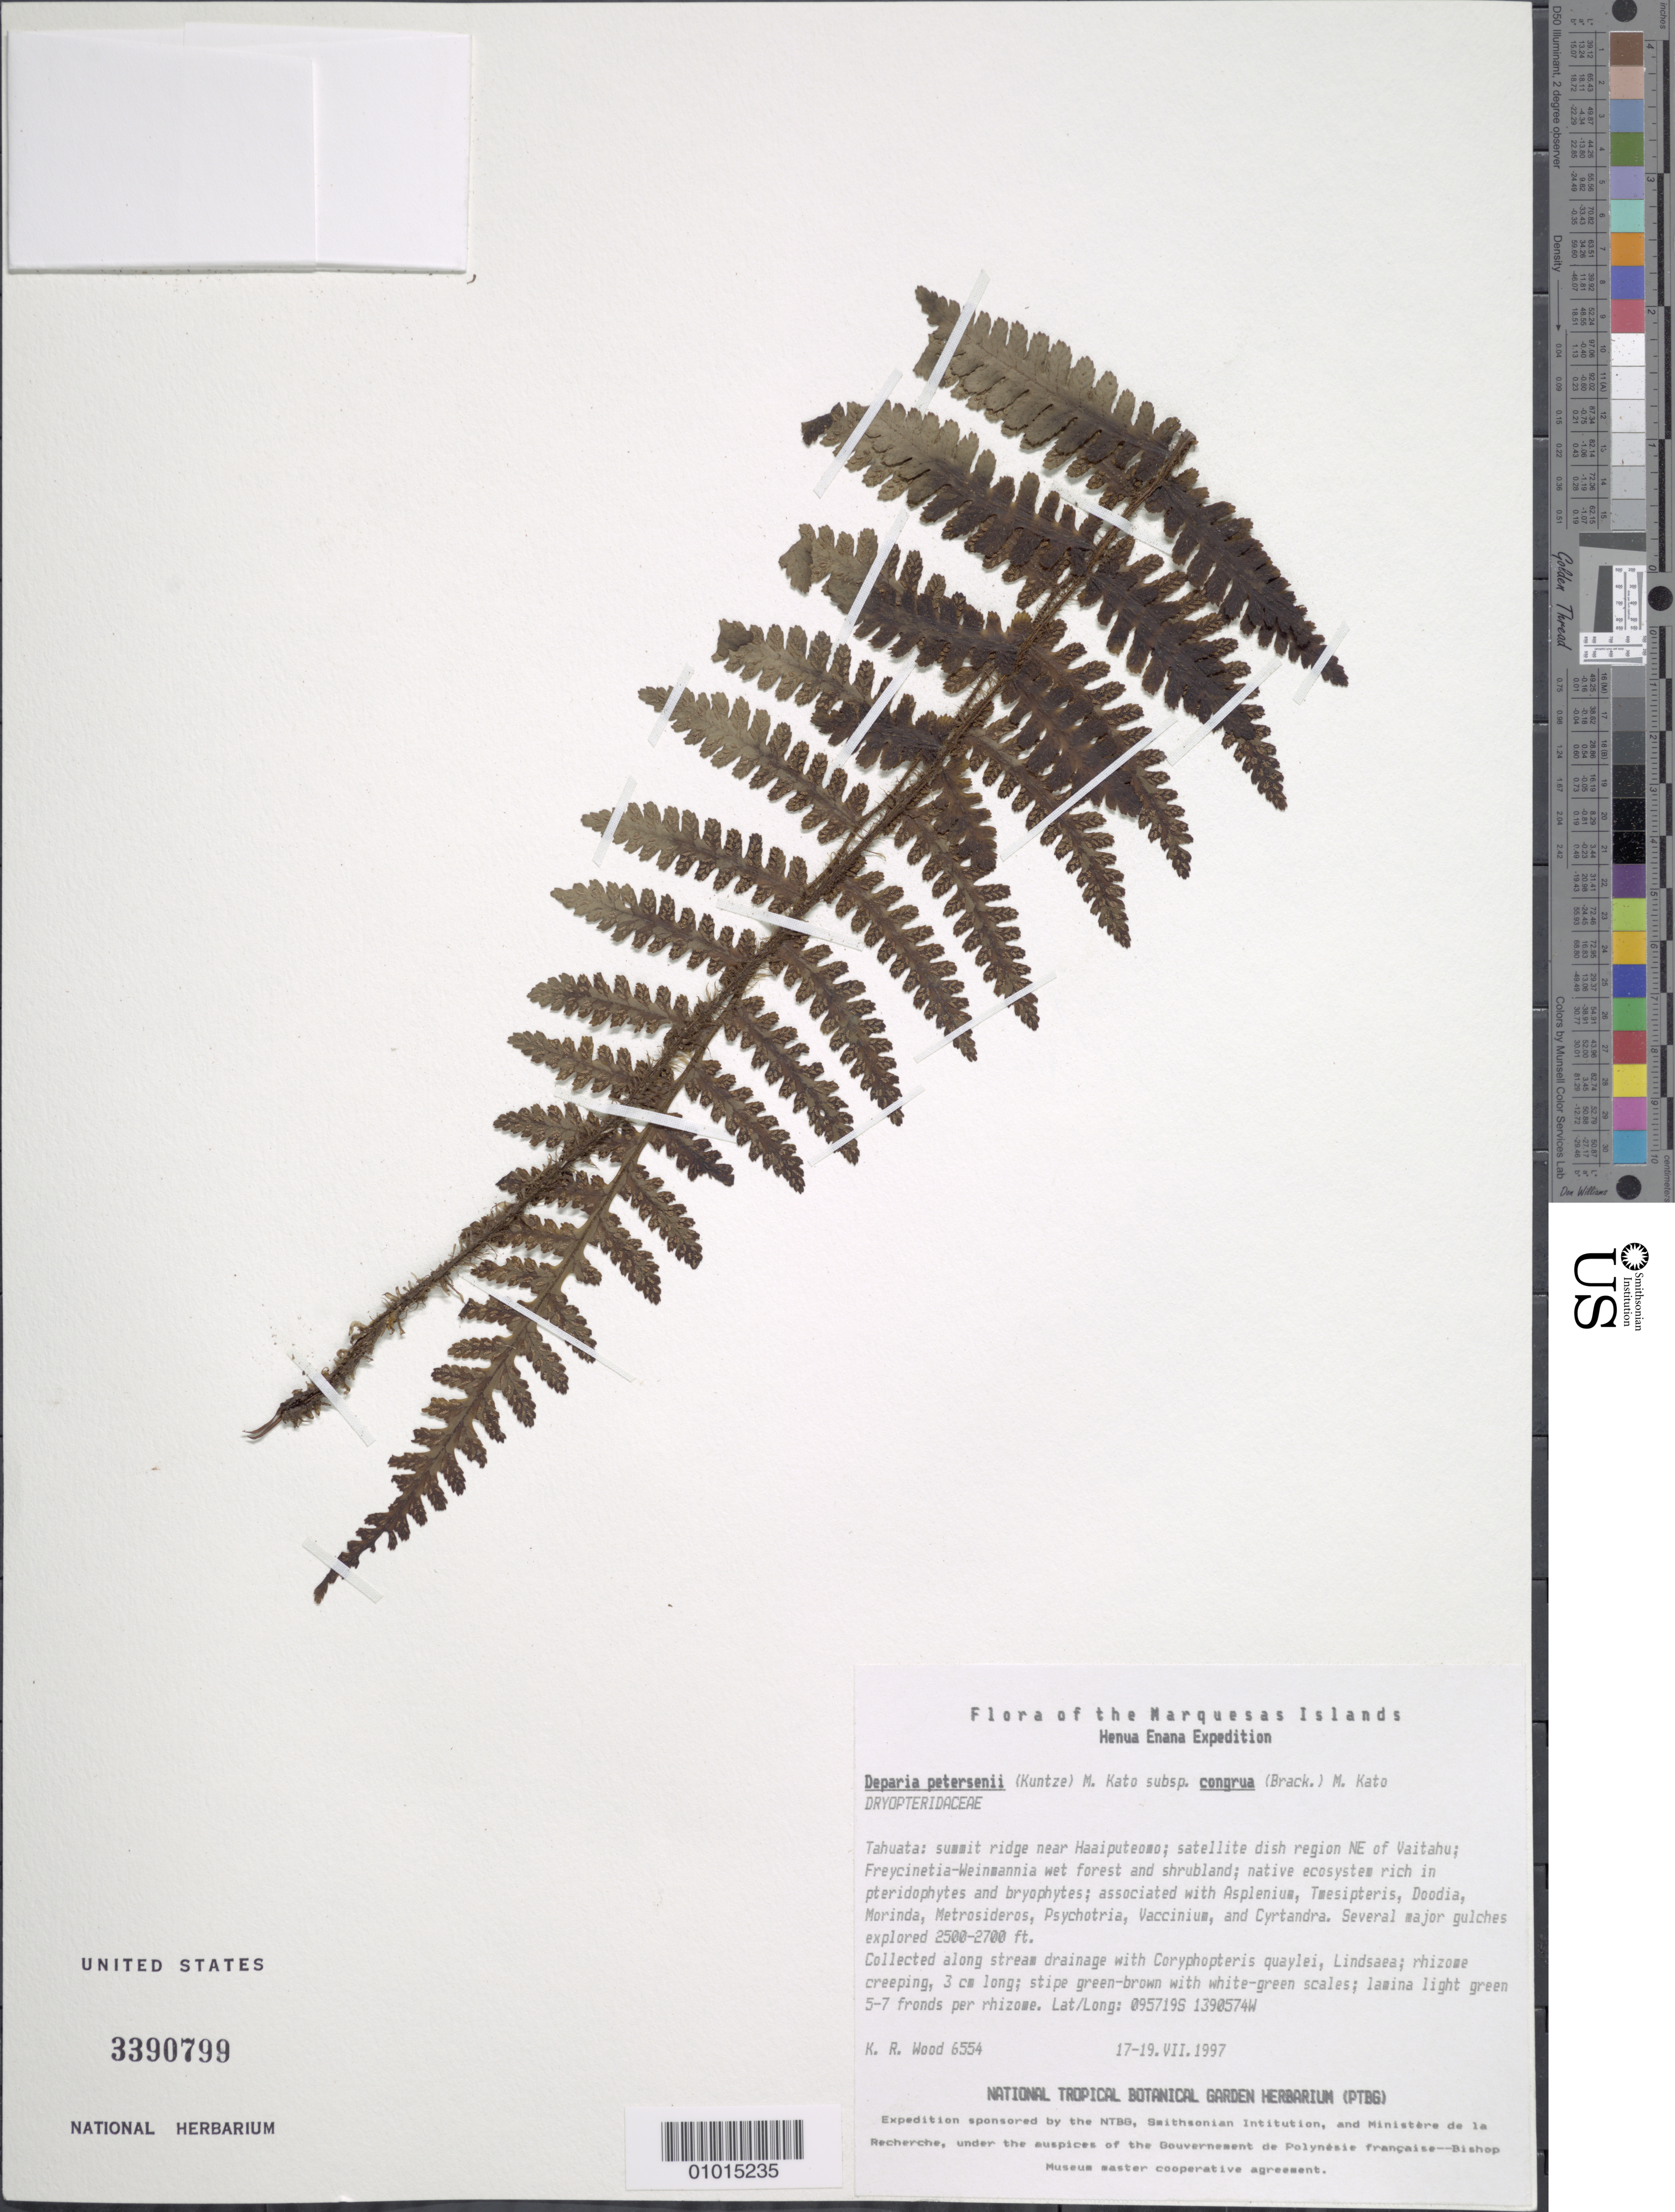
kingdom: Plantae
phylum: Tracheophyta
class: Polypodiopsida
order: Polypodiales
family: Athyriaceae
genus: Deparia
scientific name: Deparia petersenii subsp. congrua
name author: (Brack.) M. Kato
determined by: Lorence, David H., (PTBG), National Tropical Botanical Garden (UNITED STATES)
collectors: K. R. Wood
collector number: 6554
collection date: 1997-07-17/1997-07-19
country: French Polynesia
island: Tahuata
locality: Summit ridge near Haaiputeomo, satellite dish region NE of Vaitahu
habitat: In Freycinetia - Weinmannia wet forest and shrubland; native ecosystem rich in pteridophtes and bryophytes; Collected along stream drainage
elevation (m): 762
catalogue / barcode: US 3390799